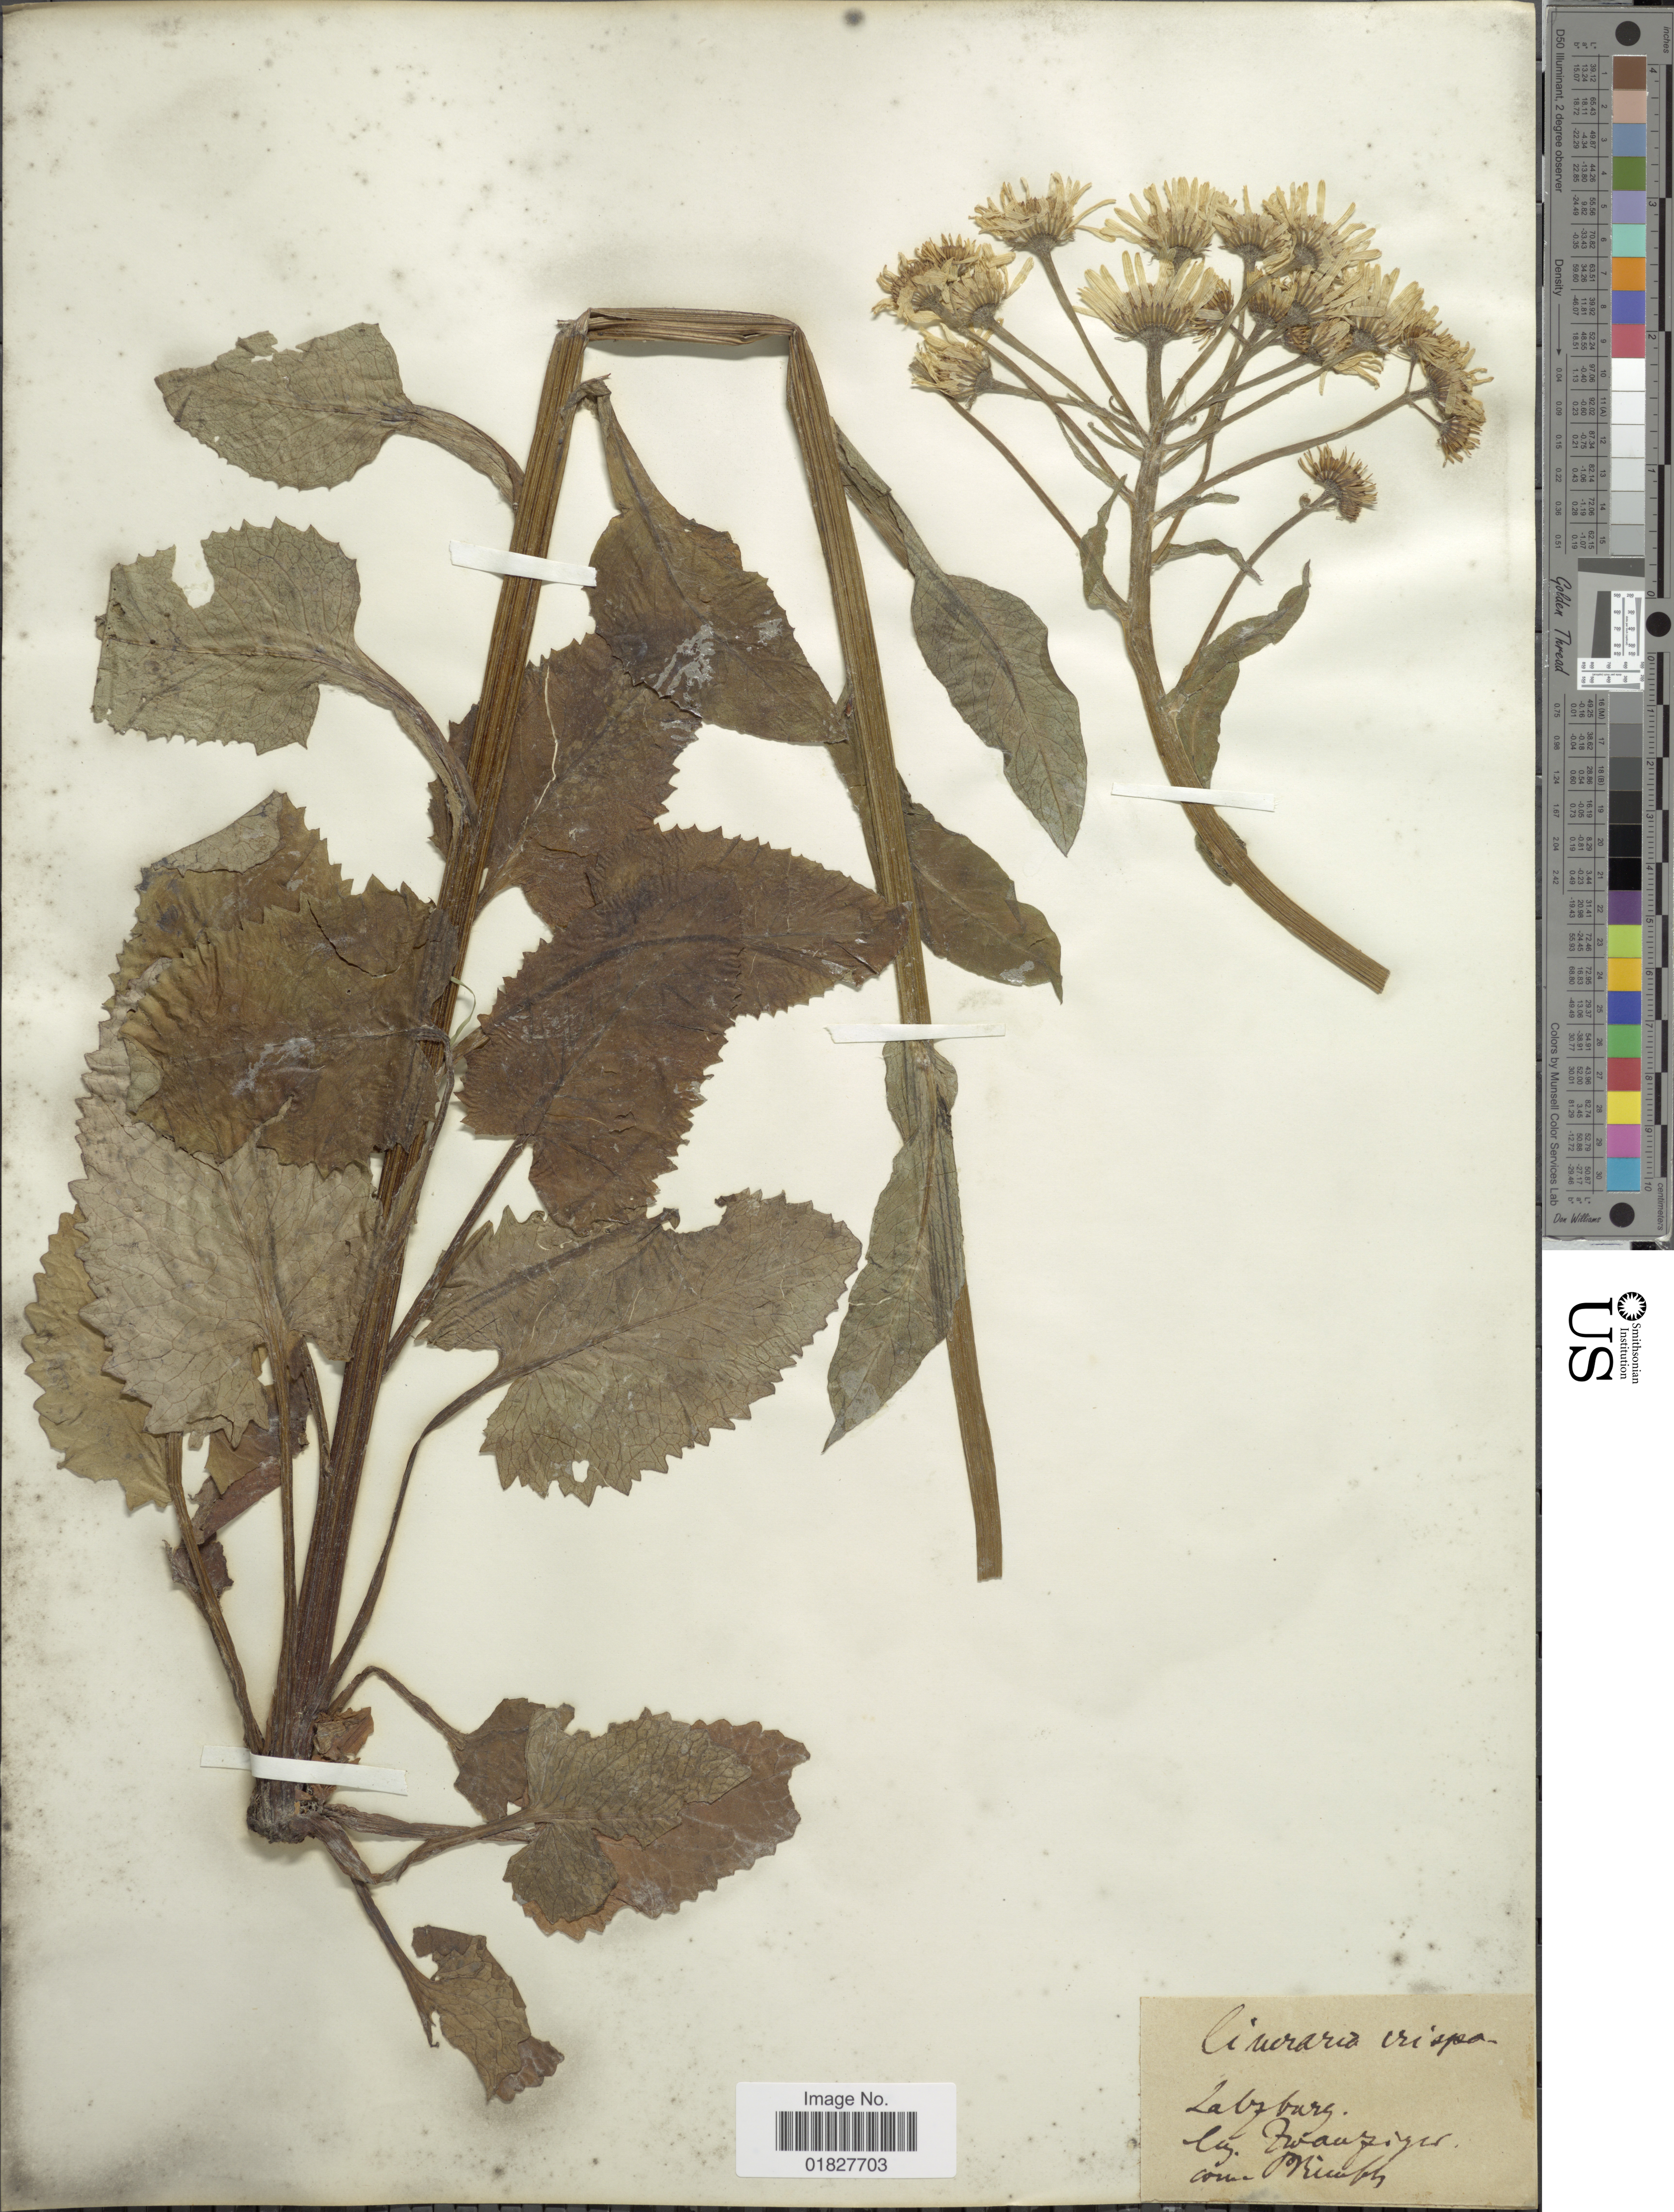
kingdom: Plantae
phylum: Tracheophyta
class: Magnoliopsida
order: Asterales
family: Asteraceae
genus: Cineraria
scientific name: Cineraria crispa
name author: Jacquinot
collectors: P.F. Reinsch (herbarium)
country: Germany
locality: Salzberg